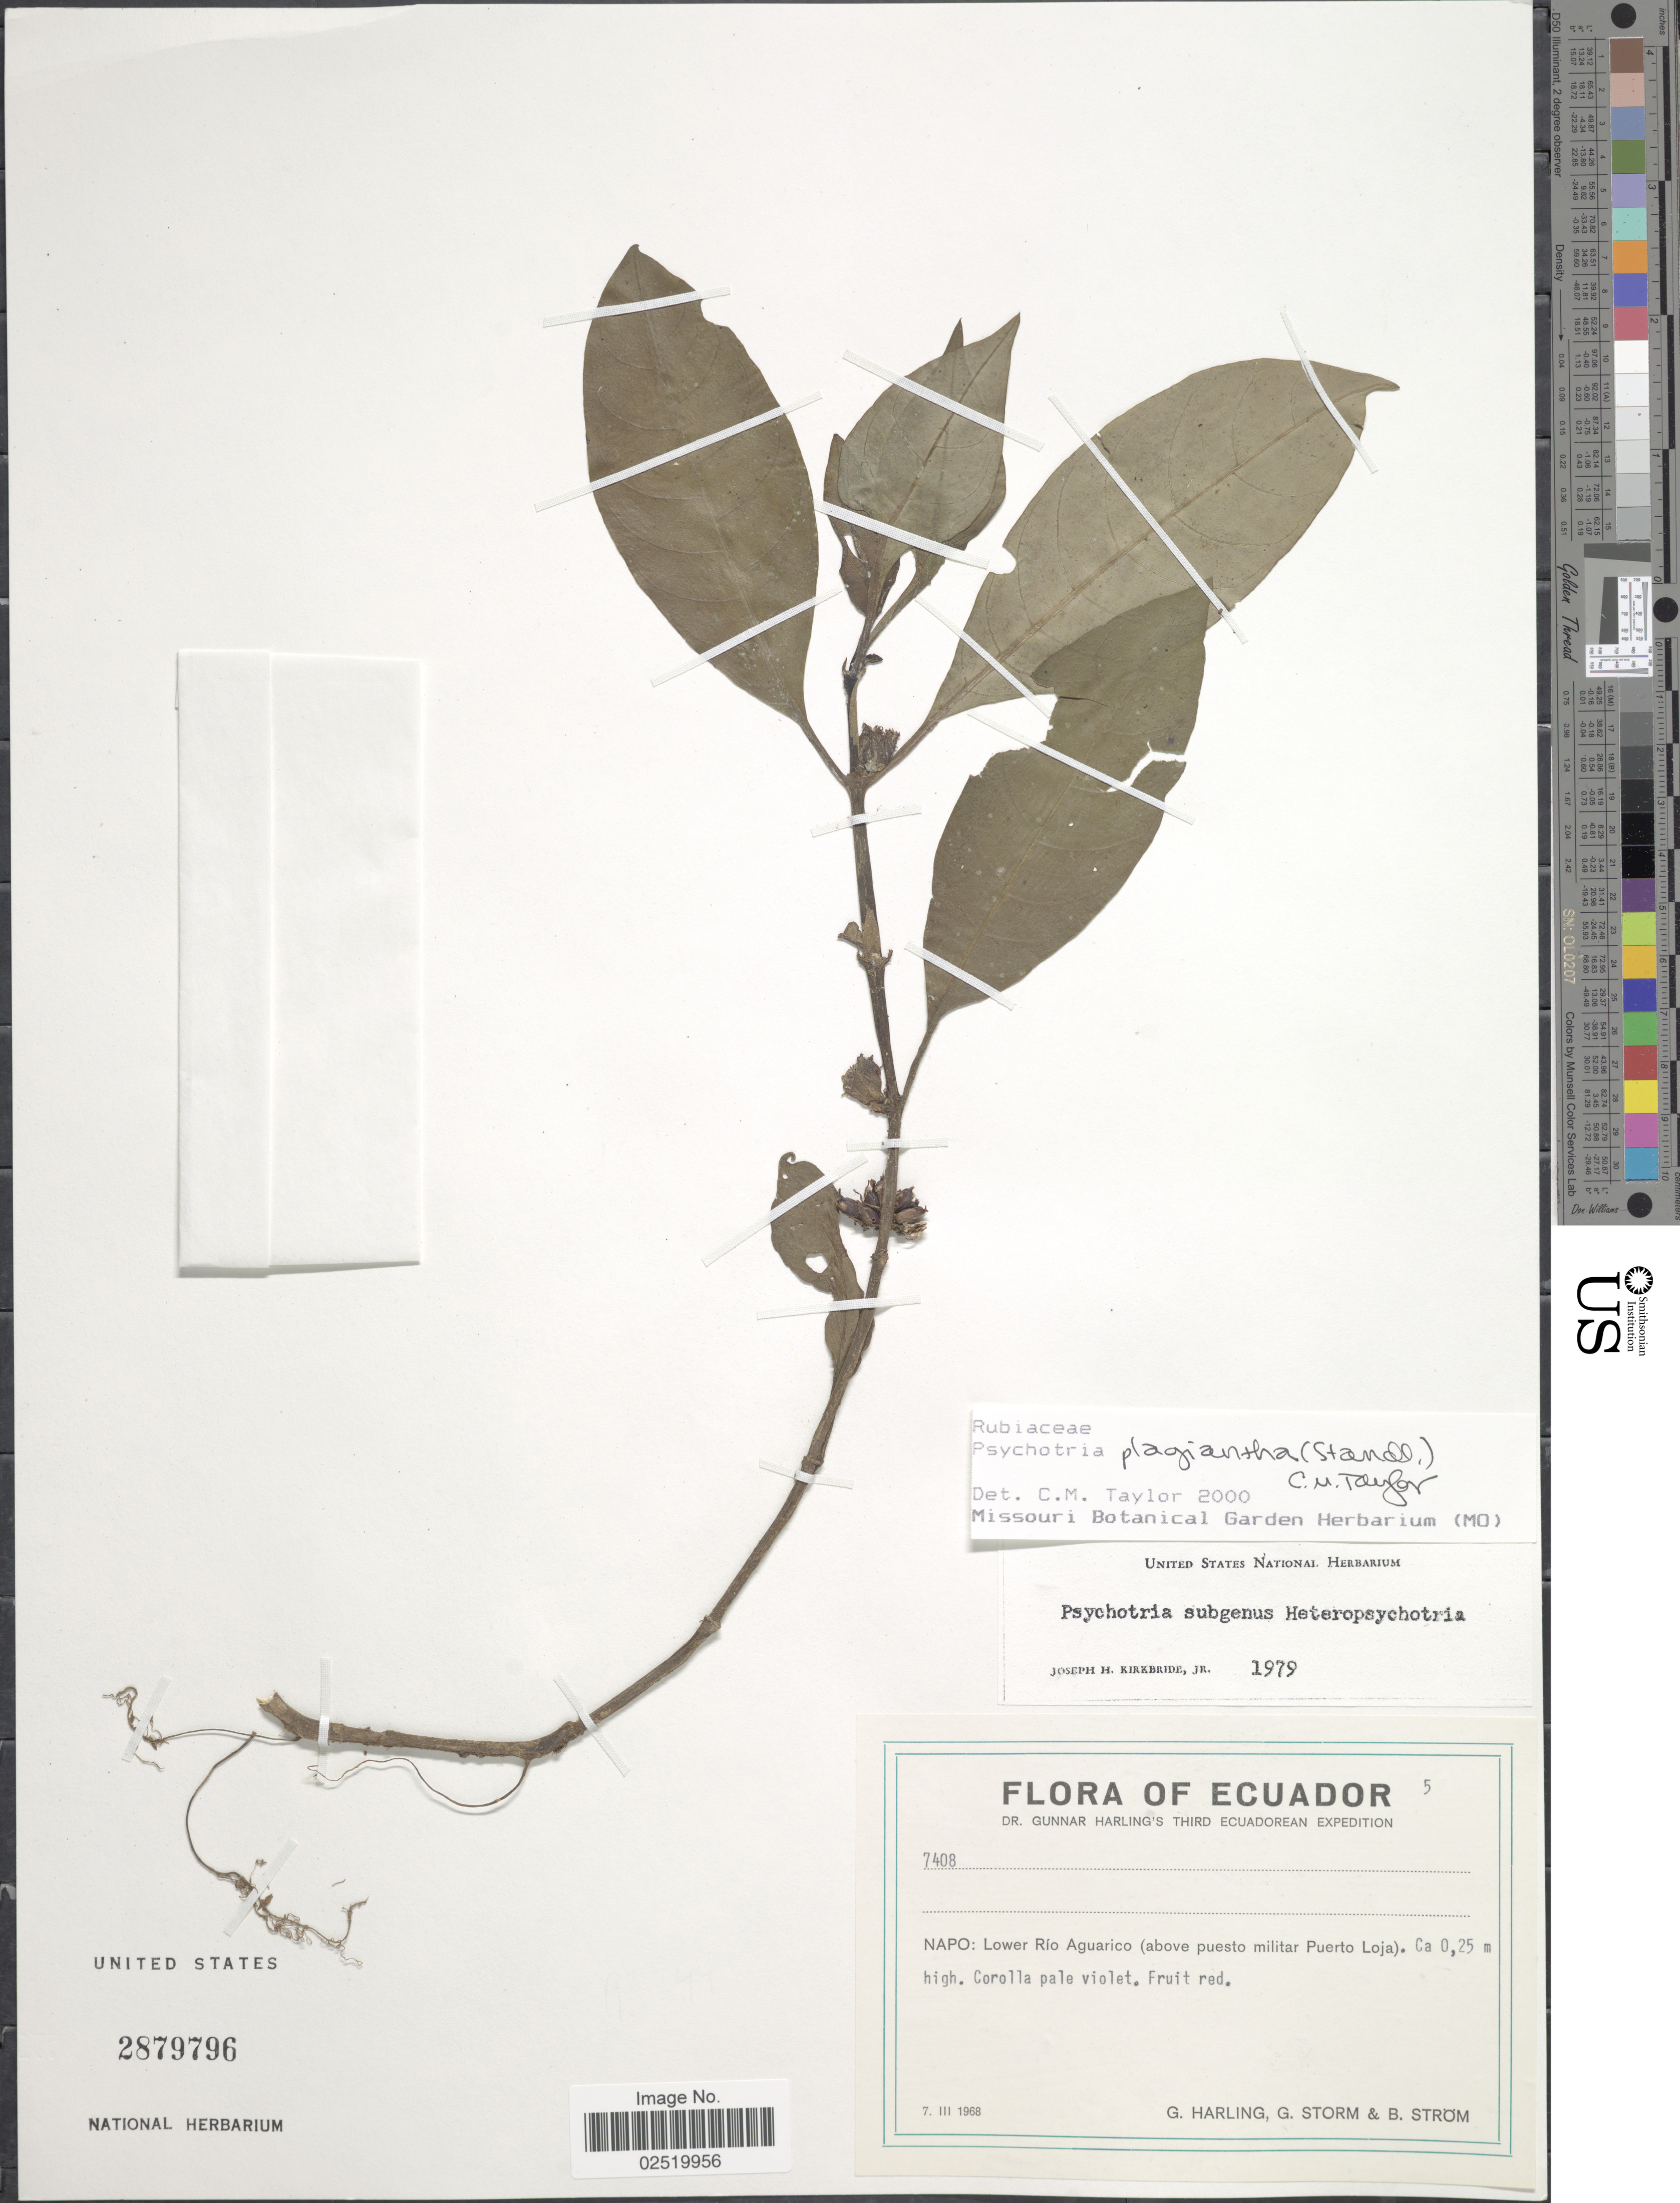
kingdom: Plantae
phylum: Tracheophyta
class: Magnoliopsida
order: Gentianales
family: Rubiaceae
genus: Psychotria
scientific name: Psychotria plagiantha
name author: (Standl.) C.M. Taylor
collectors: G. Harling, G. Storm & B. Ström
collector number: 7408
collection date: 1968-03-07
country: Ecuador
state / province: Napo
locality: Lower Rio Aguarico (above puesto militar Puerto Loja)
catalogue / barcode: US 2879796